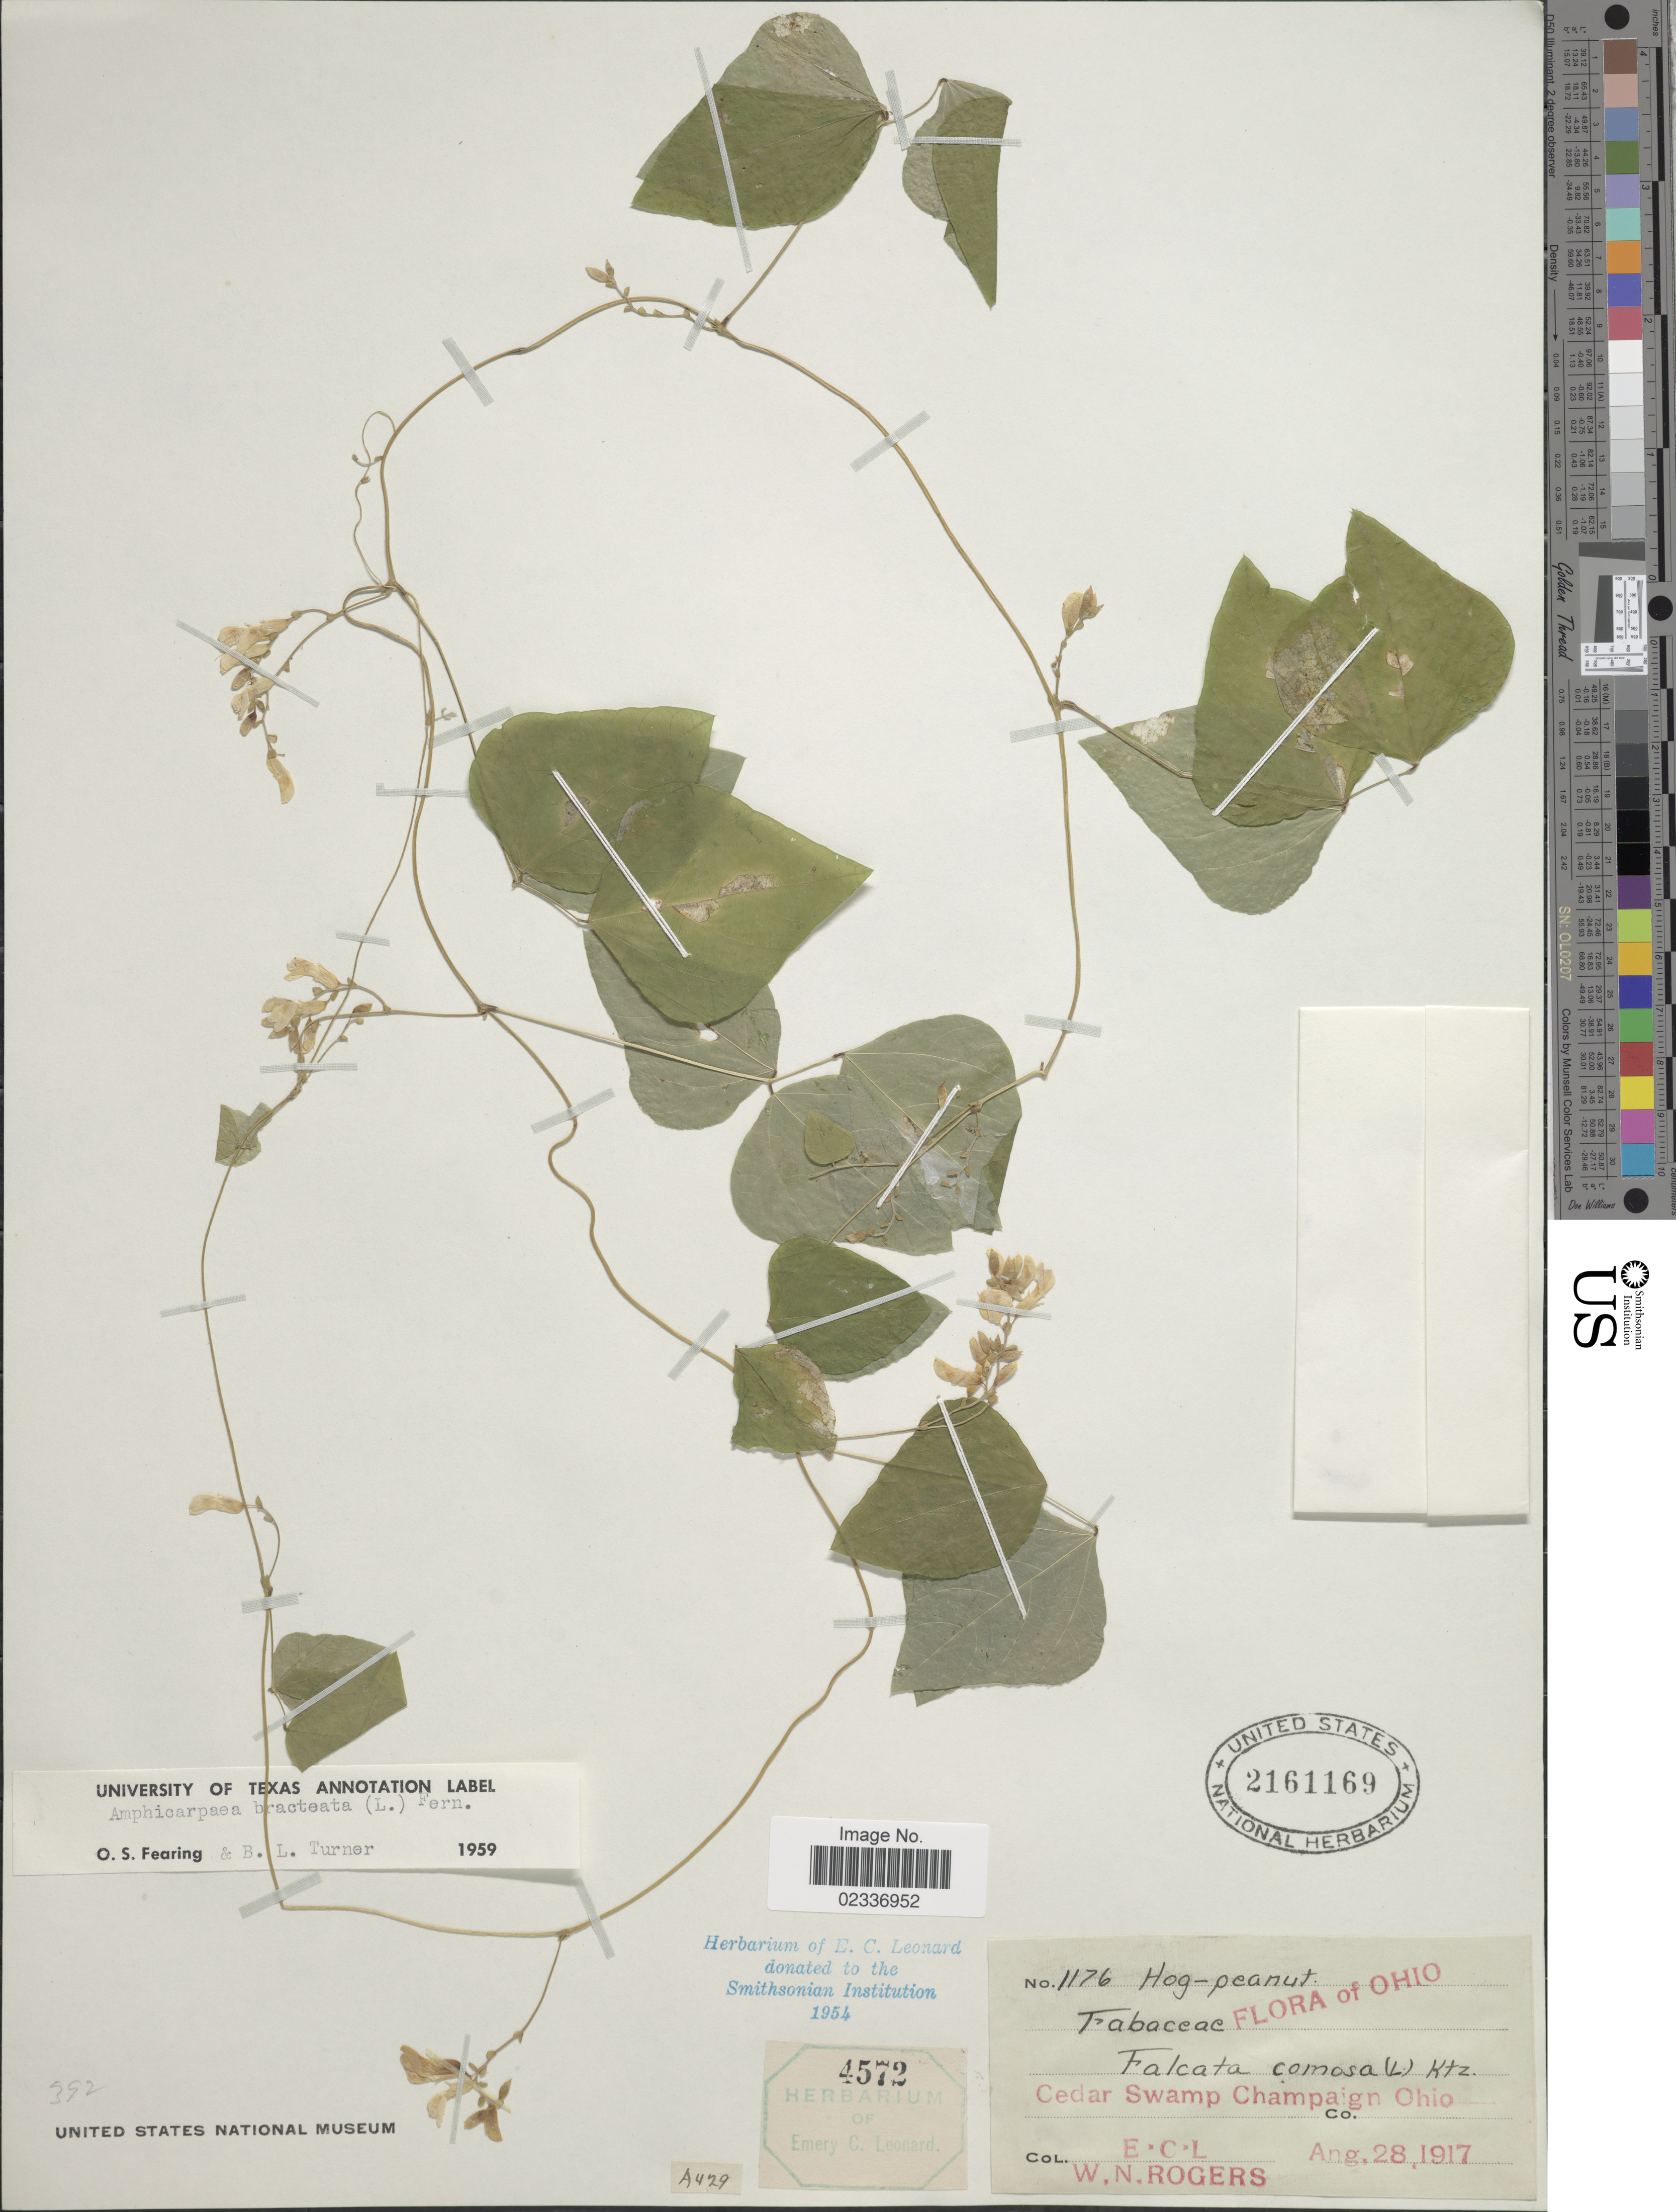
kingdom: Plantae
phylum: Tracheophyta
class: Magnoliopsida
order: Fabales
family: Fabaceae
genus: Amphicarpaea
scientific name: Amphicarpaea bracteata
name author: (L.) Fernald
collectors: E. C. Leonard & W. Rogers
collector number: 1176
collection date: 1915-08-28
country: United States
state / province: Ohio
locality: Cedar Swamp Champaign Co.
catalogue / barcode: US 2161169